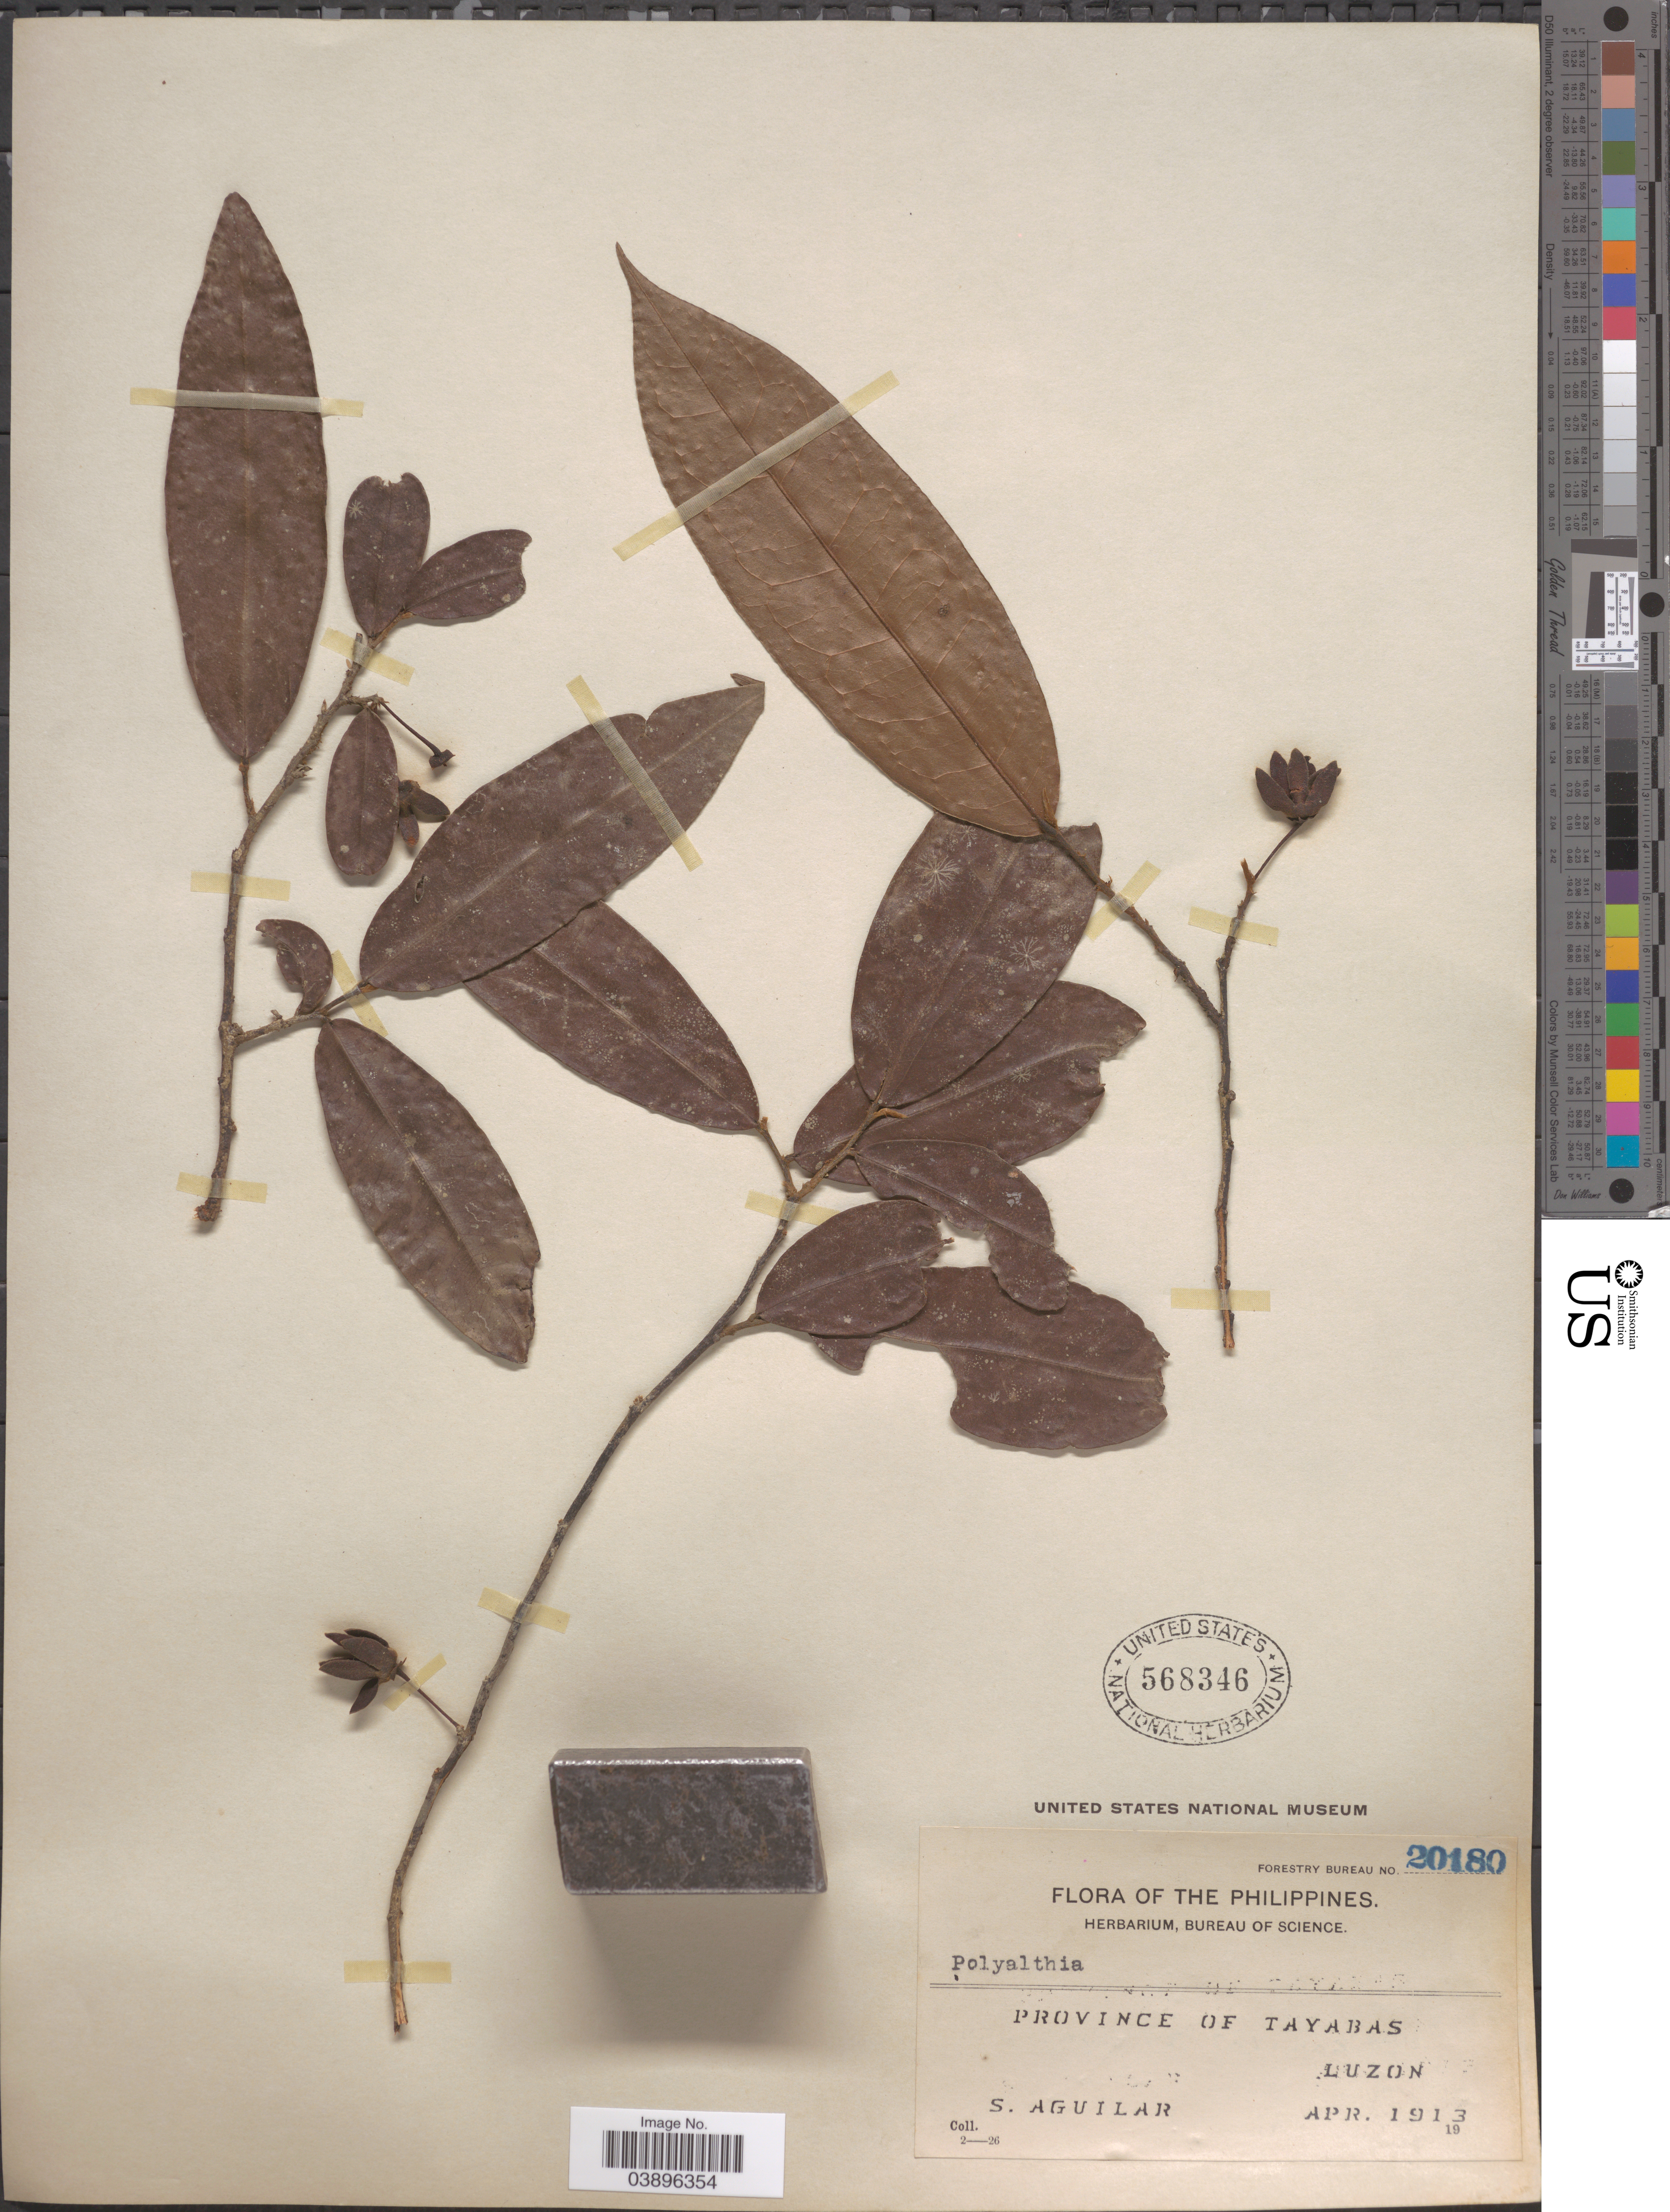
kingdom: Plantae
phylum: Tracheophyta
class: Magnoliopsida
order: Magnoliales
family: Annonaceae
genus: Polyalthia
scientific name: Polyalthia sp.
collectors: S. Aguilar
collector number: Forestry Bureau 20180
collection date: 1913-04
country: Philippines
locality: Province of Tayabas, Luzon.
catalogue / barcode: US 568346